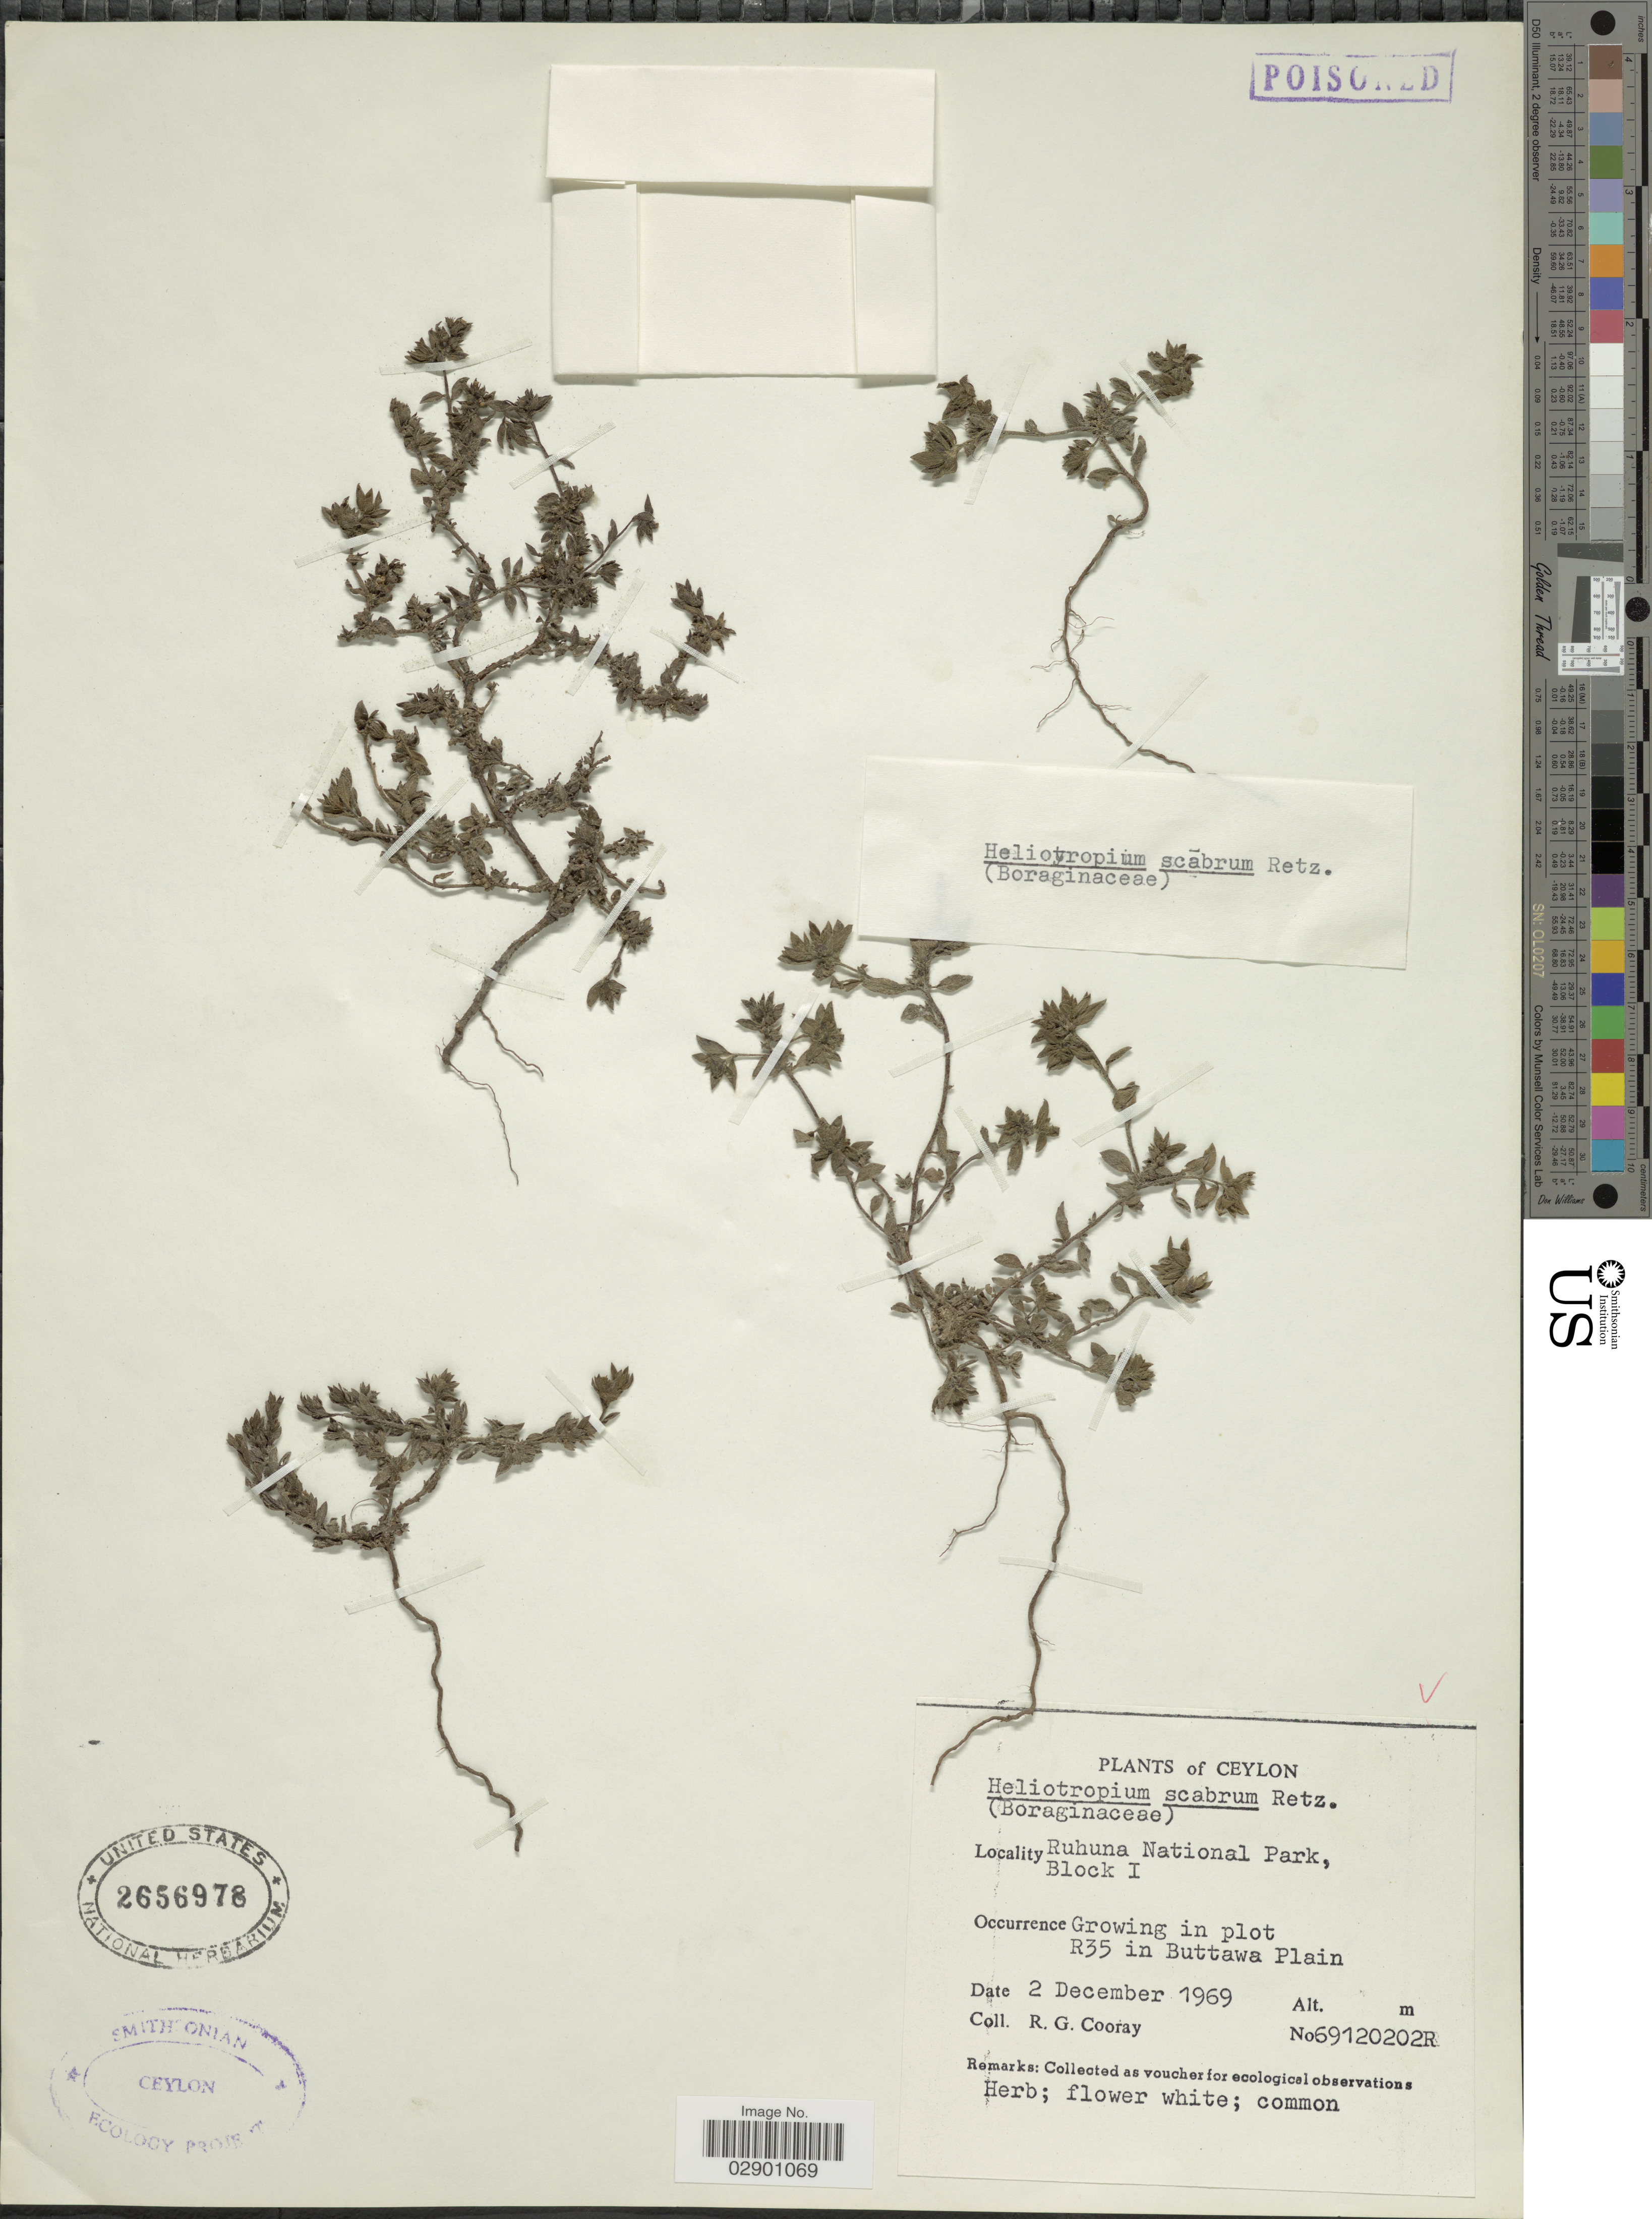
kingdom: Plantae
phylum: Tracheophyta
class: Magnoliopsida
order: Boraginales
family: Heliotropiaceae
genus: Heliotropium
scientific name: Heliotropium scabrum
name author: Retz.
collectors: R. Cooray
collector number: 69120202R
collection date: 1969-12-02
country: Sri Lanka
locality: Ceylon. Ruhuna National Park, Block I. Growing in plot R35 in Buttawa Plain.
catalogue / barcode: US 2656978